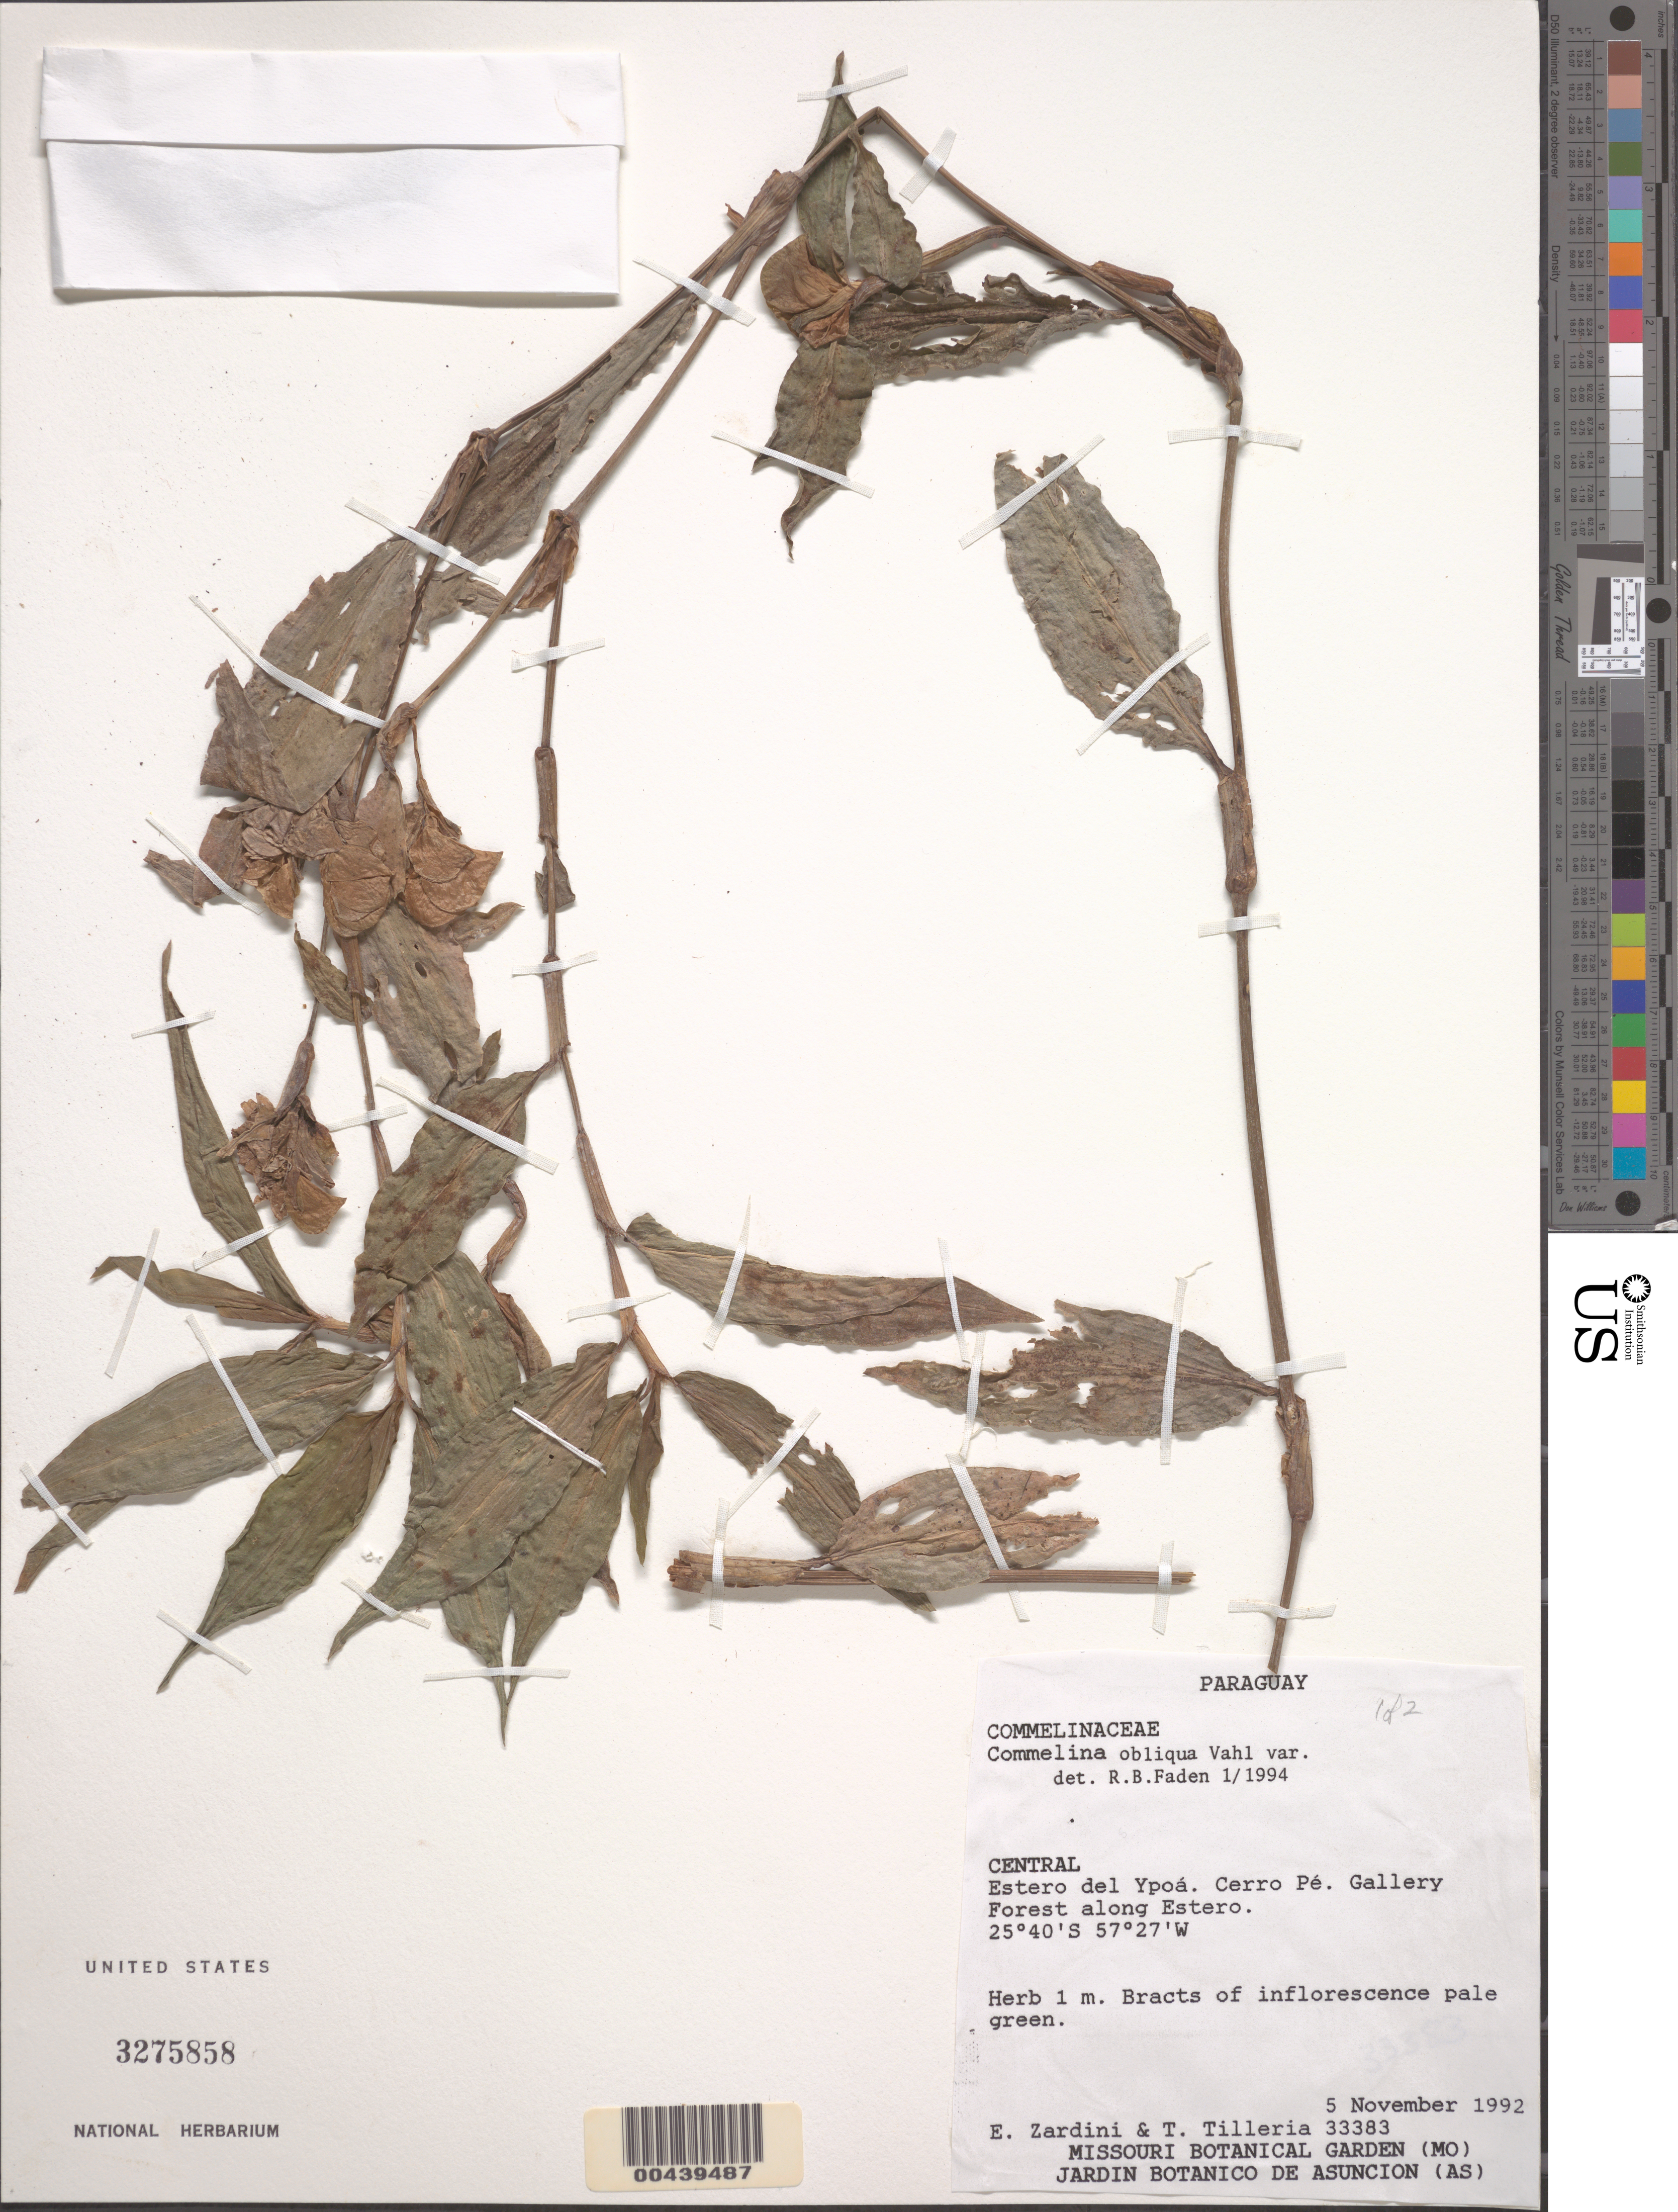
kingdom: Plantae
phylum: Tracheophyta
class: Liliopsida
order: Commelinales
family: Commelinaceae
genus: Commelina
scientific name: Commelina obliqua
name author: Vahl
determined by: Faden, Robert B., (US), Smithsonian Institution - National Museum of Natural History (UNITED STATES)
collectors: E. M. Zardini & T. Tilleria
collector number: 33383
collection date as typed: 05 Nov 1992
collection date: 1992-11-05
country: Paraguay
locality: Estero del ypoa, cerro pe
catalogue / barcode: US 3275858